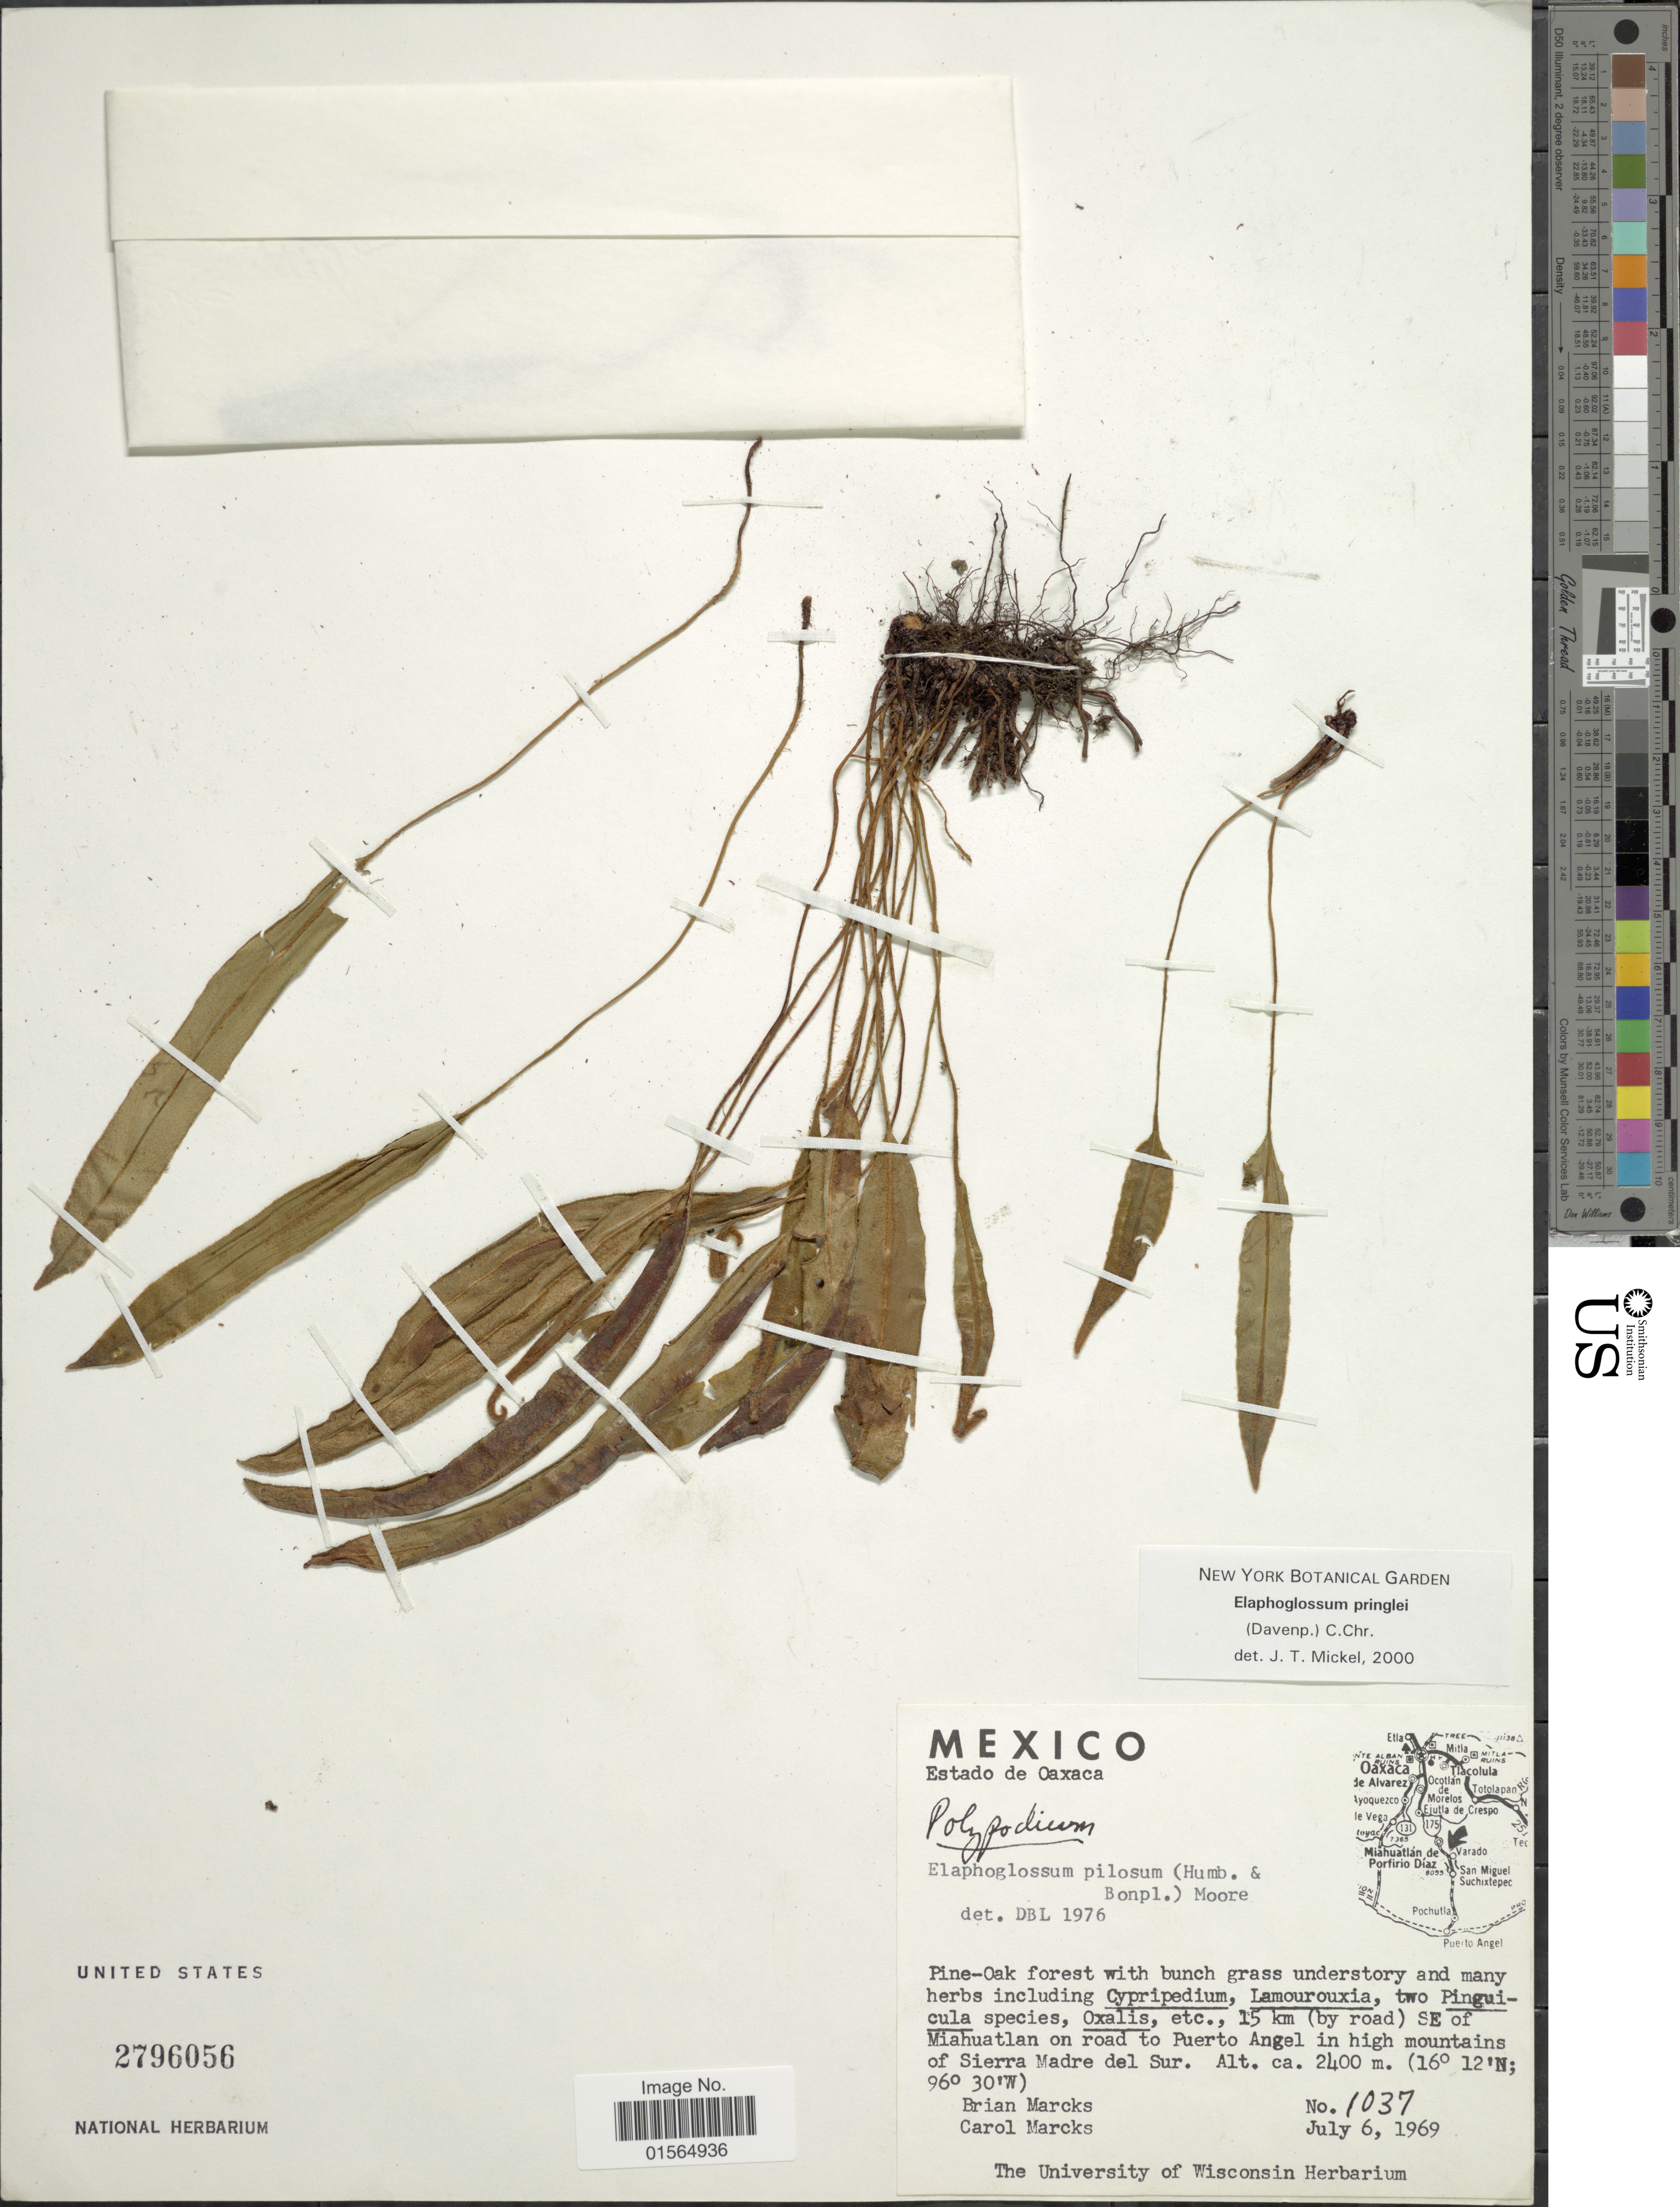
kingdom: Plantae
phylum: Tracheophyta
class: Polypodiopsida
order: Polypodiales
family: Dryopteridaceae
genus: Elaphoglossum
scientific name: Elaphoglossum pringlei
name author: (Davenp.) C. Chr.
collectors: B. Marcks & Marcks, C.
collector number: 1037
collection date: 1969-07-06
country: Mexico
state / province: Oaxaca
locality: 15 km (by road) SE of Miahuatlan on road to Puerto Angel in high mountains of Sierra Madre del Sur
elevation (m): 2400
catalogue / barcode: US 2796056